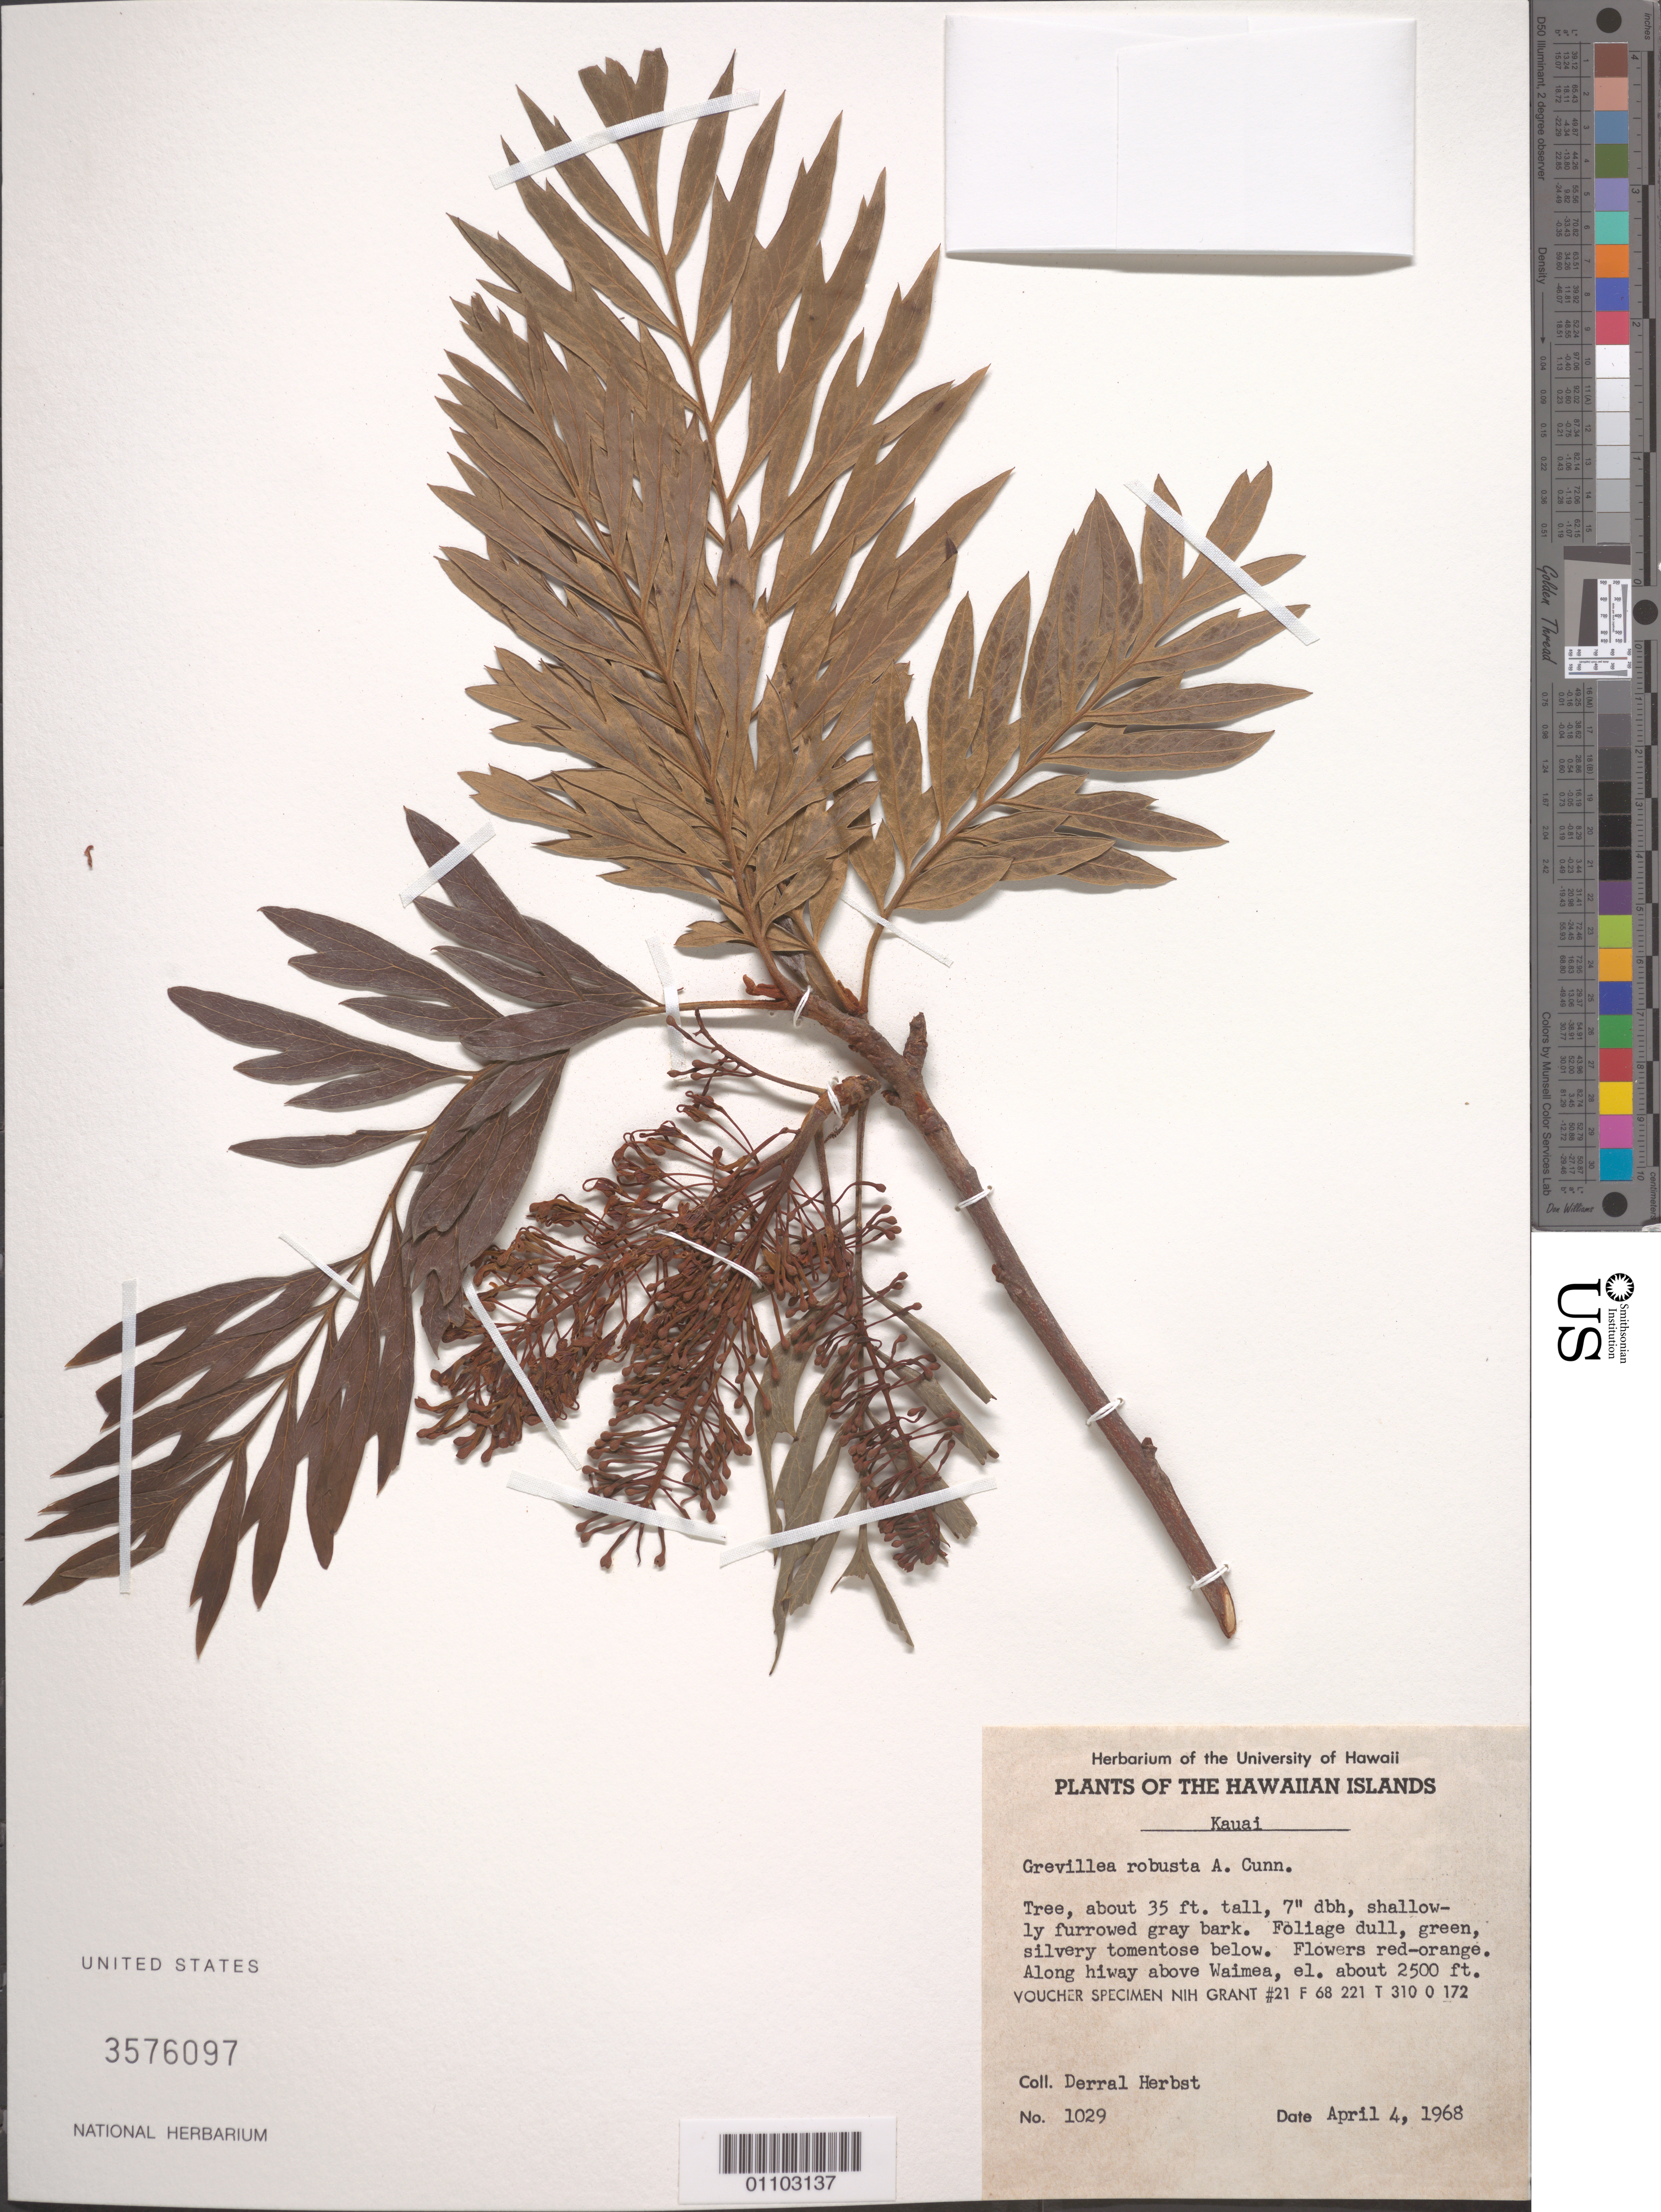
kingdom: Plantae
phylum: Tracheophyta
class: Magnoliopsida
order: Proteales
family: Proteaceae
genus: Grevillea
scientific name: Grevillea robusta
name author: A. Cunn.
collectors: D. R. Herbst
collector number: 1029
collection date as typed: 4 Apr 1968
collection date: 1968-04-04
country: United States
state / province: Hawaii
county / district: Kauai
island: Kaua'i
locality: Along highway above Waimea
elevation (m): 762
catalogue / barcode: US 3576097